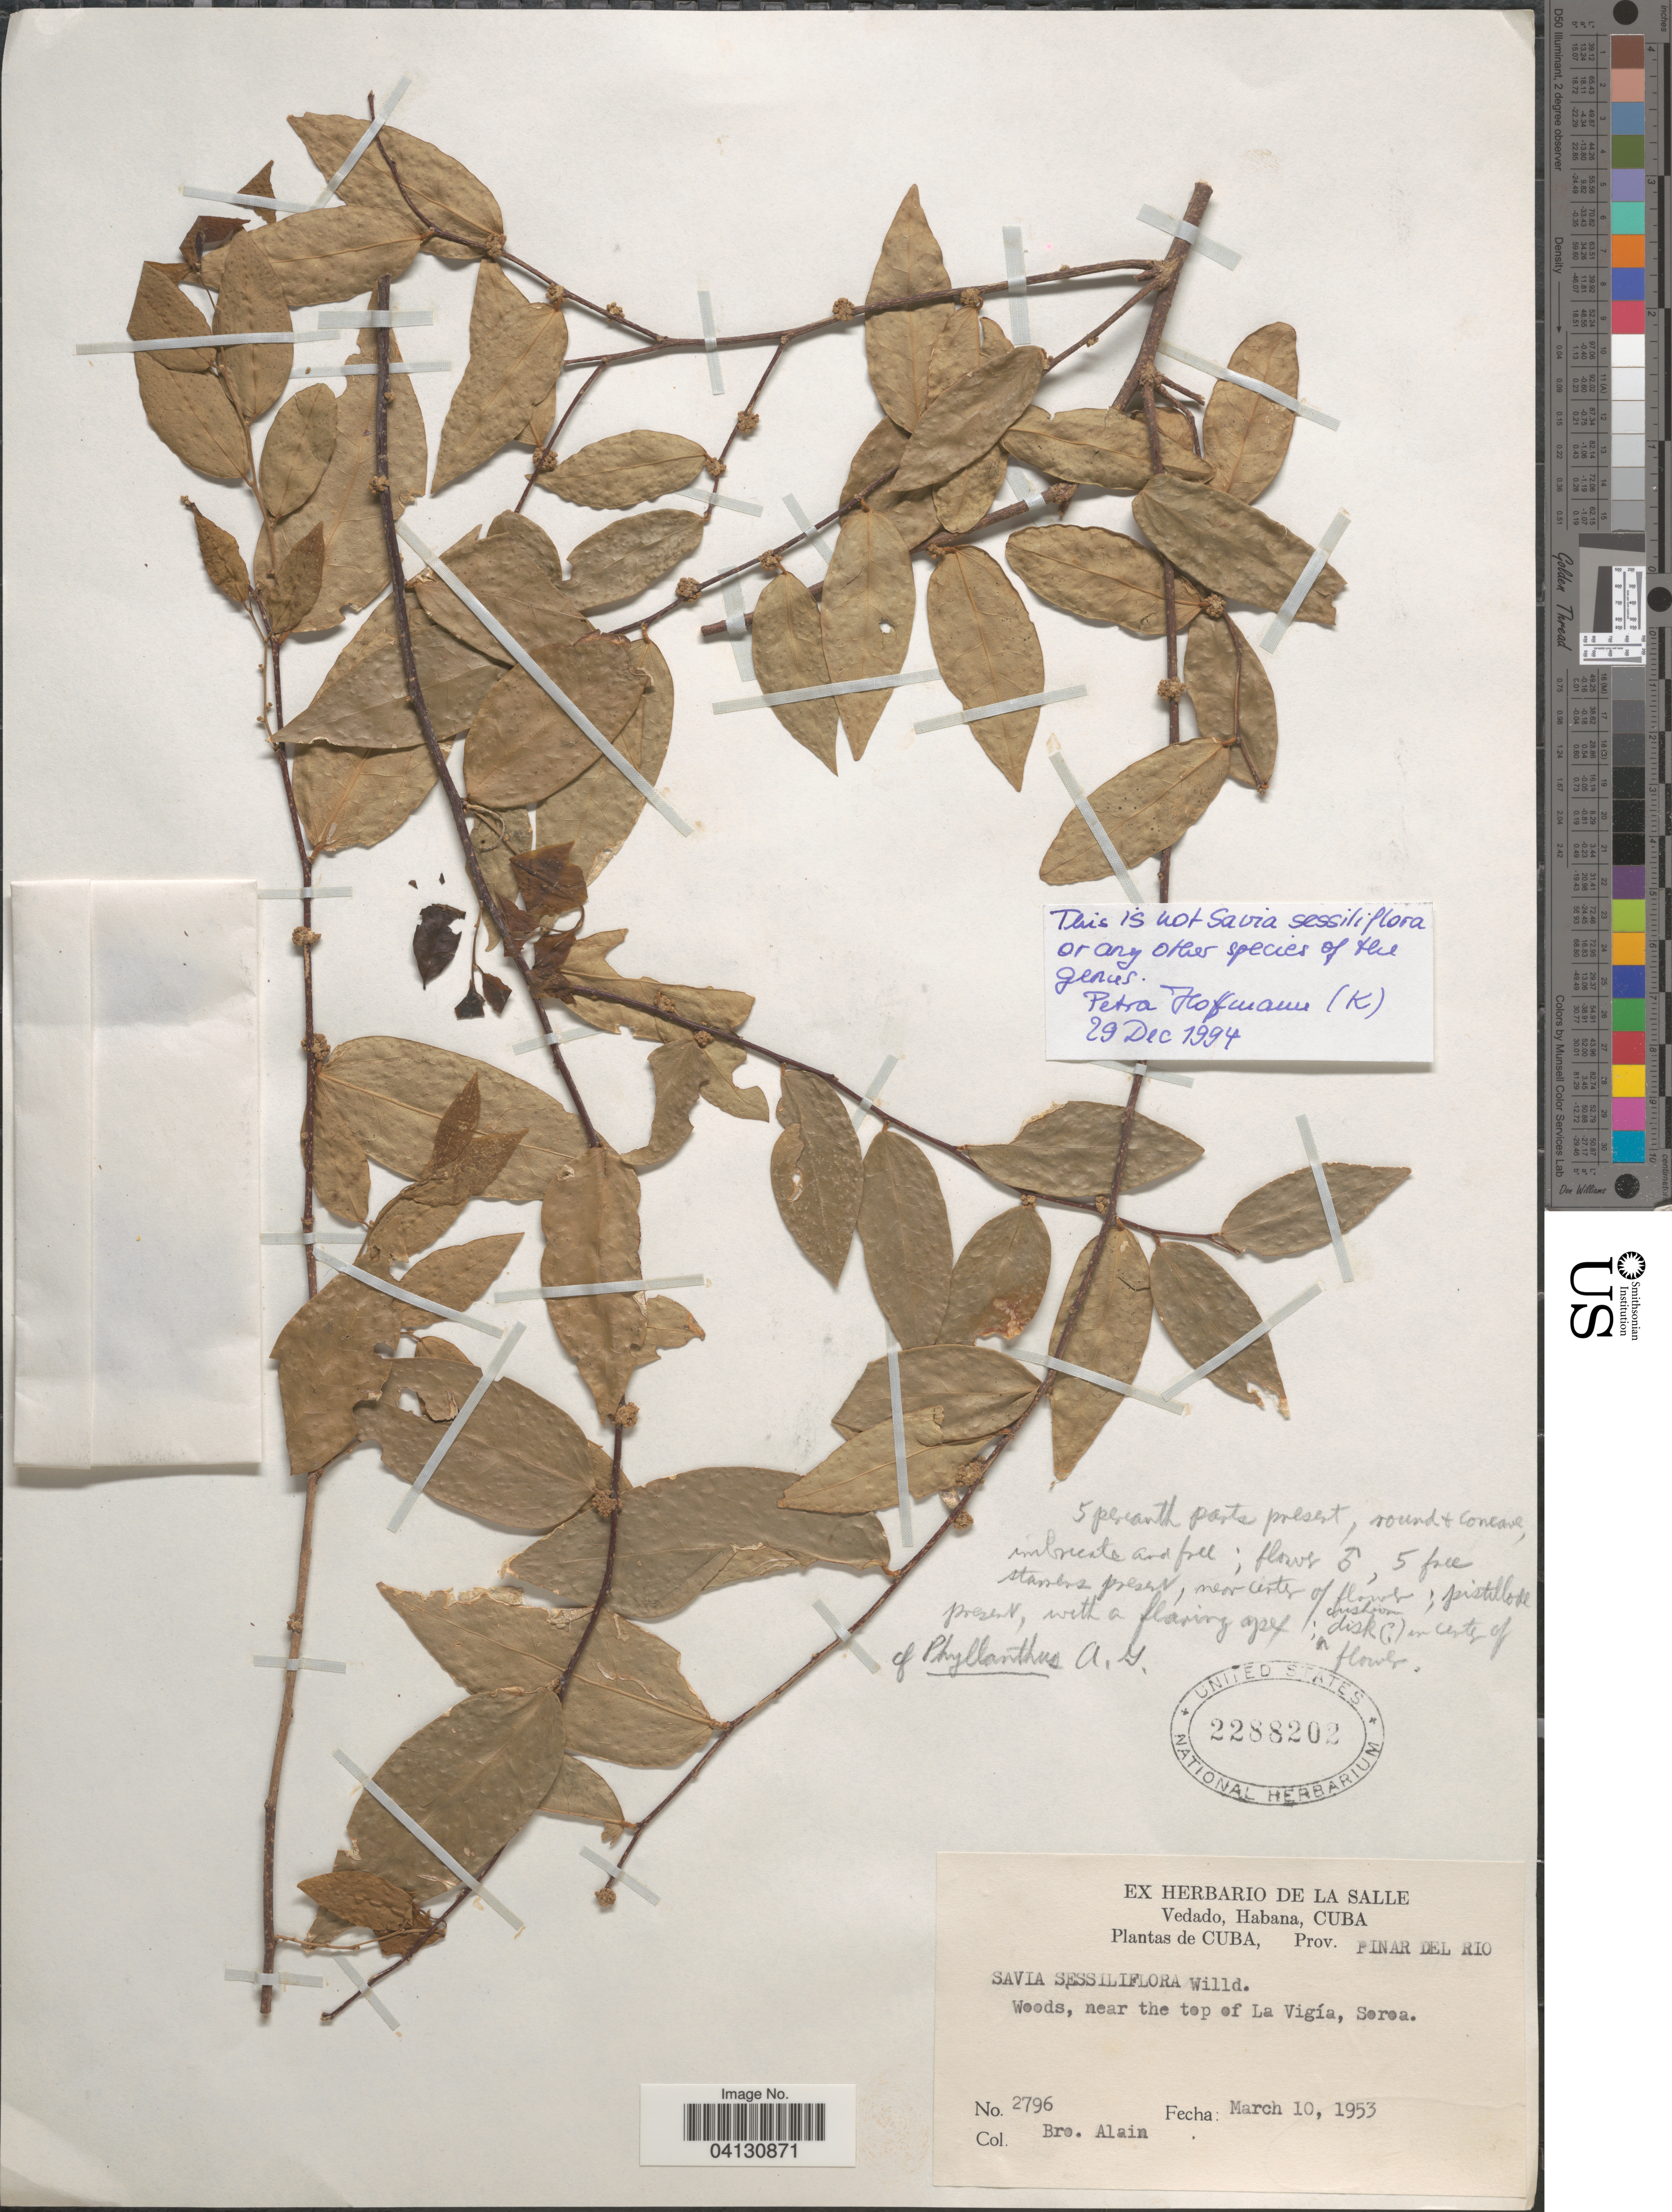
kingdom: Plantae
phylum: Tracheophyta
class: Magnoliopsida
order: Malpighiales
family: Phyllanthaceae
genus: Phyllanthus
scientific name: Phyllanthus sp.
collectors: A. H. Liogier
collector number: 2796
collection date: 1953-03-10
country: Cuba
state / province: Pinar del Río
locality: Woods, near the top of La Vigía, Soroa.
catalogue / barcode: US 2288202